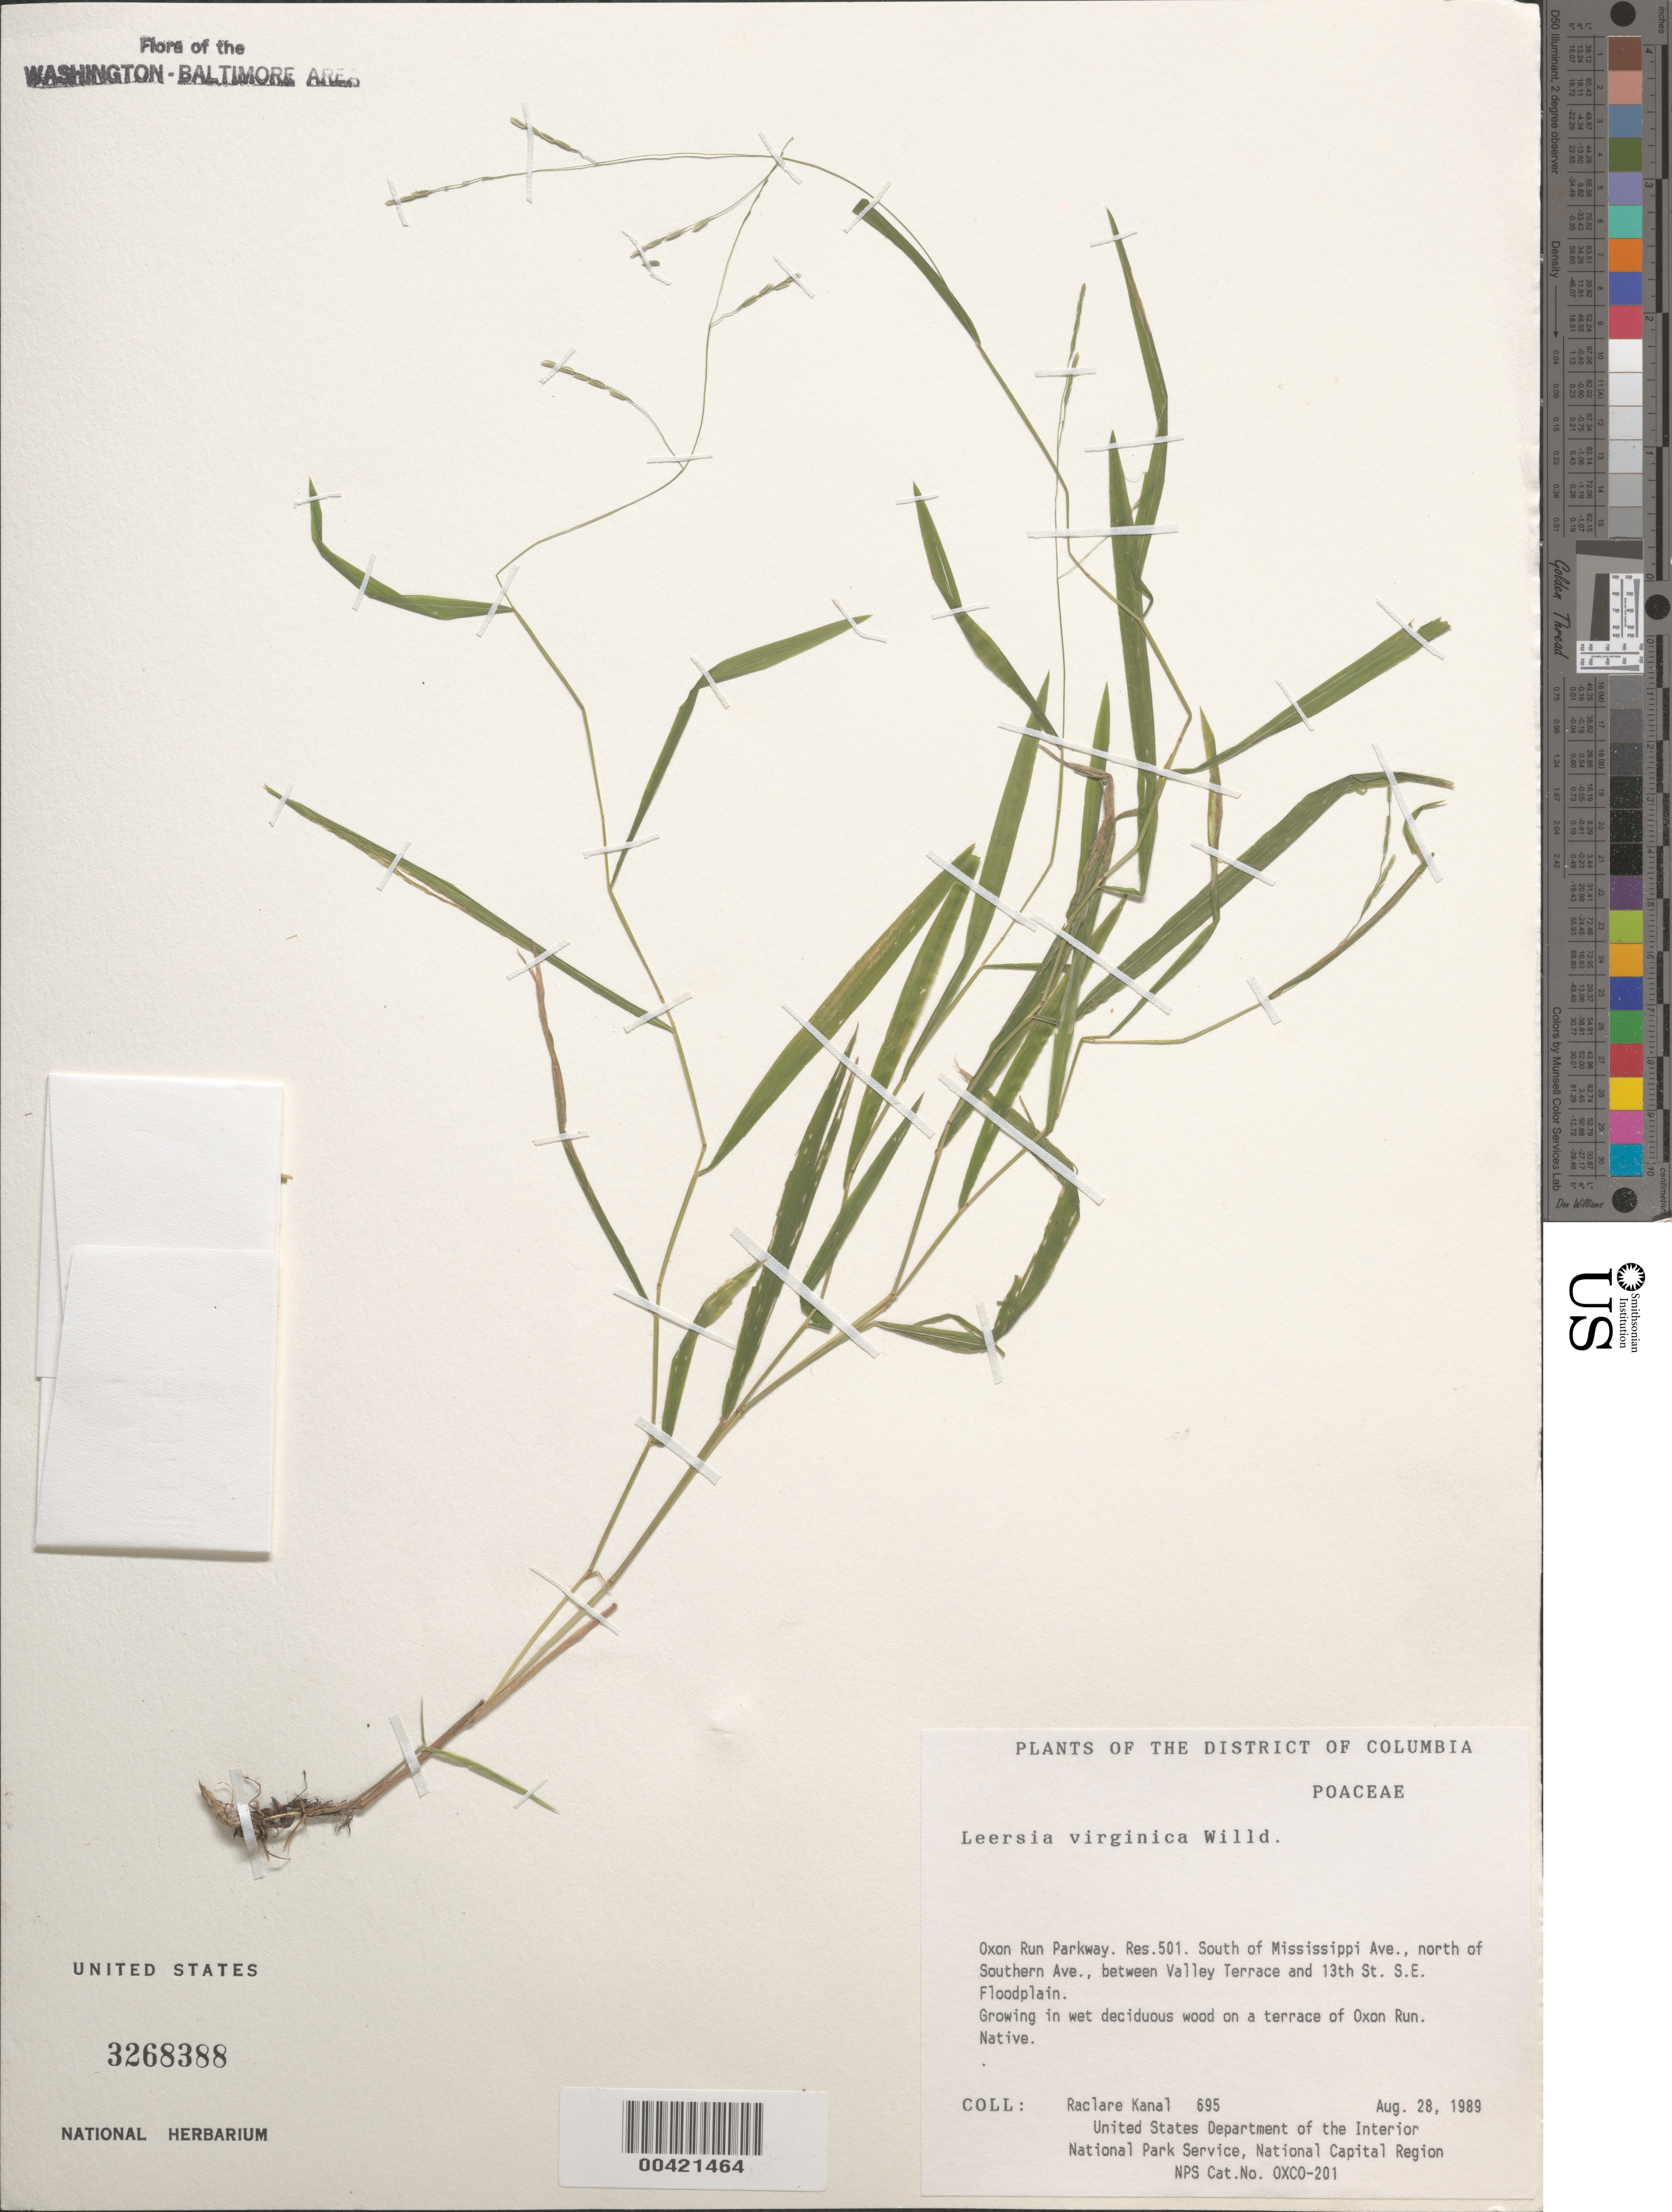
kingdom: Plantae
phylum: Tracheophyta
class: Liliopsida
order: Poales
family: Poaceae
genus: Leersia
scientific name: Leersia virginica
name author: Willd.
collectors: R. Kanal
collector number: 695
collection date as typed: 28 Aug 1989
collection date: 1989-08-28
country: United States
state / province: District of Columbia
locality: Oxon Run Parkway, Res No 501, S of Mississippi Ave, N of Southern Ave, between Valley Terrace and 13th St SE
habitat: Floodplain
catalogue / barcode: US 3268388